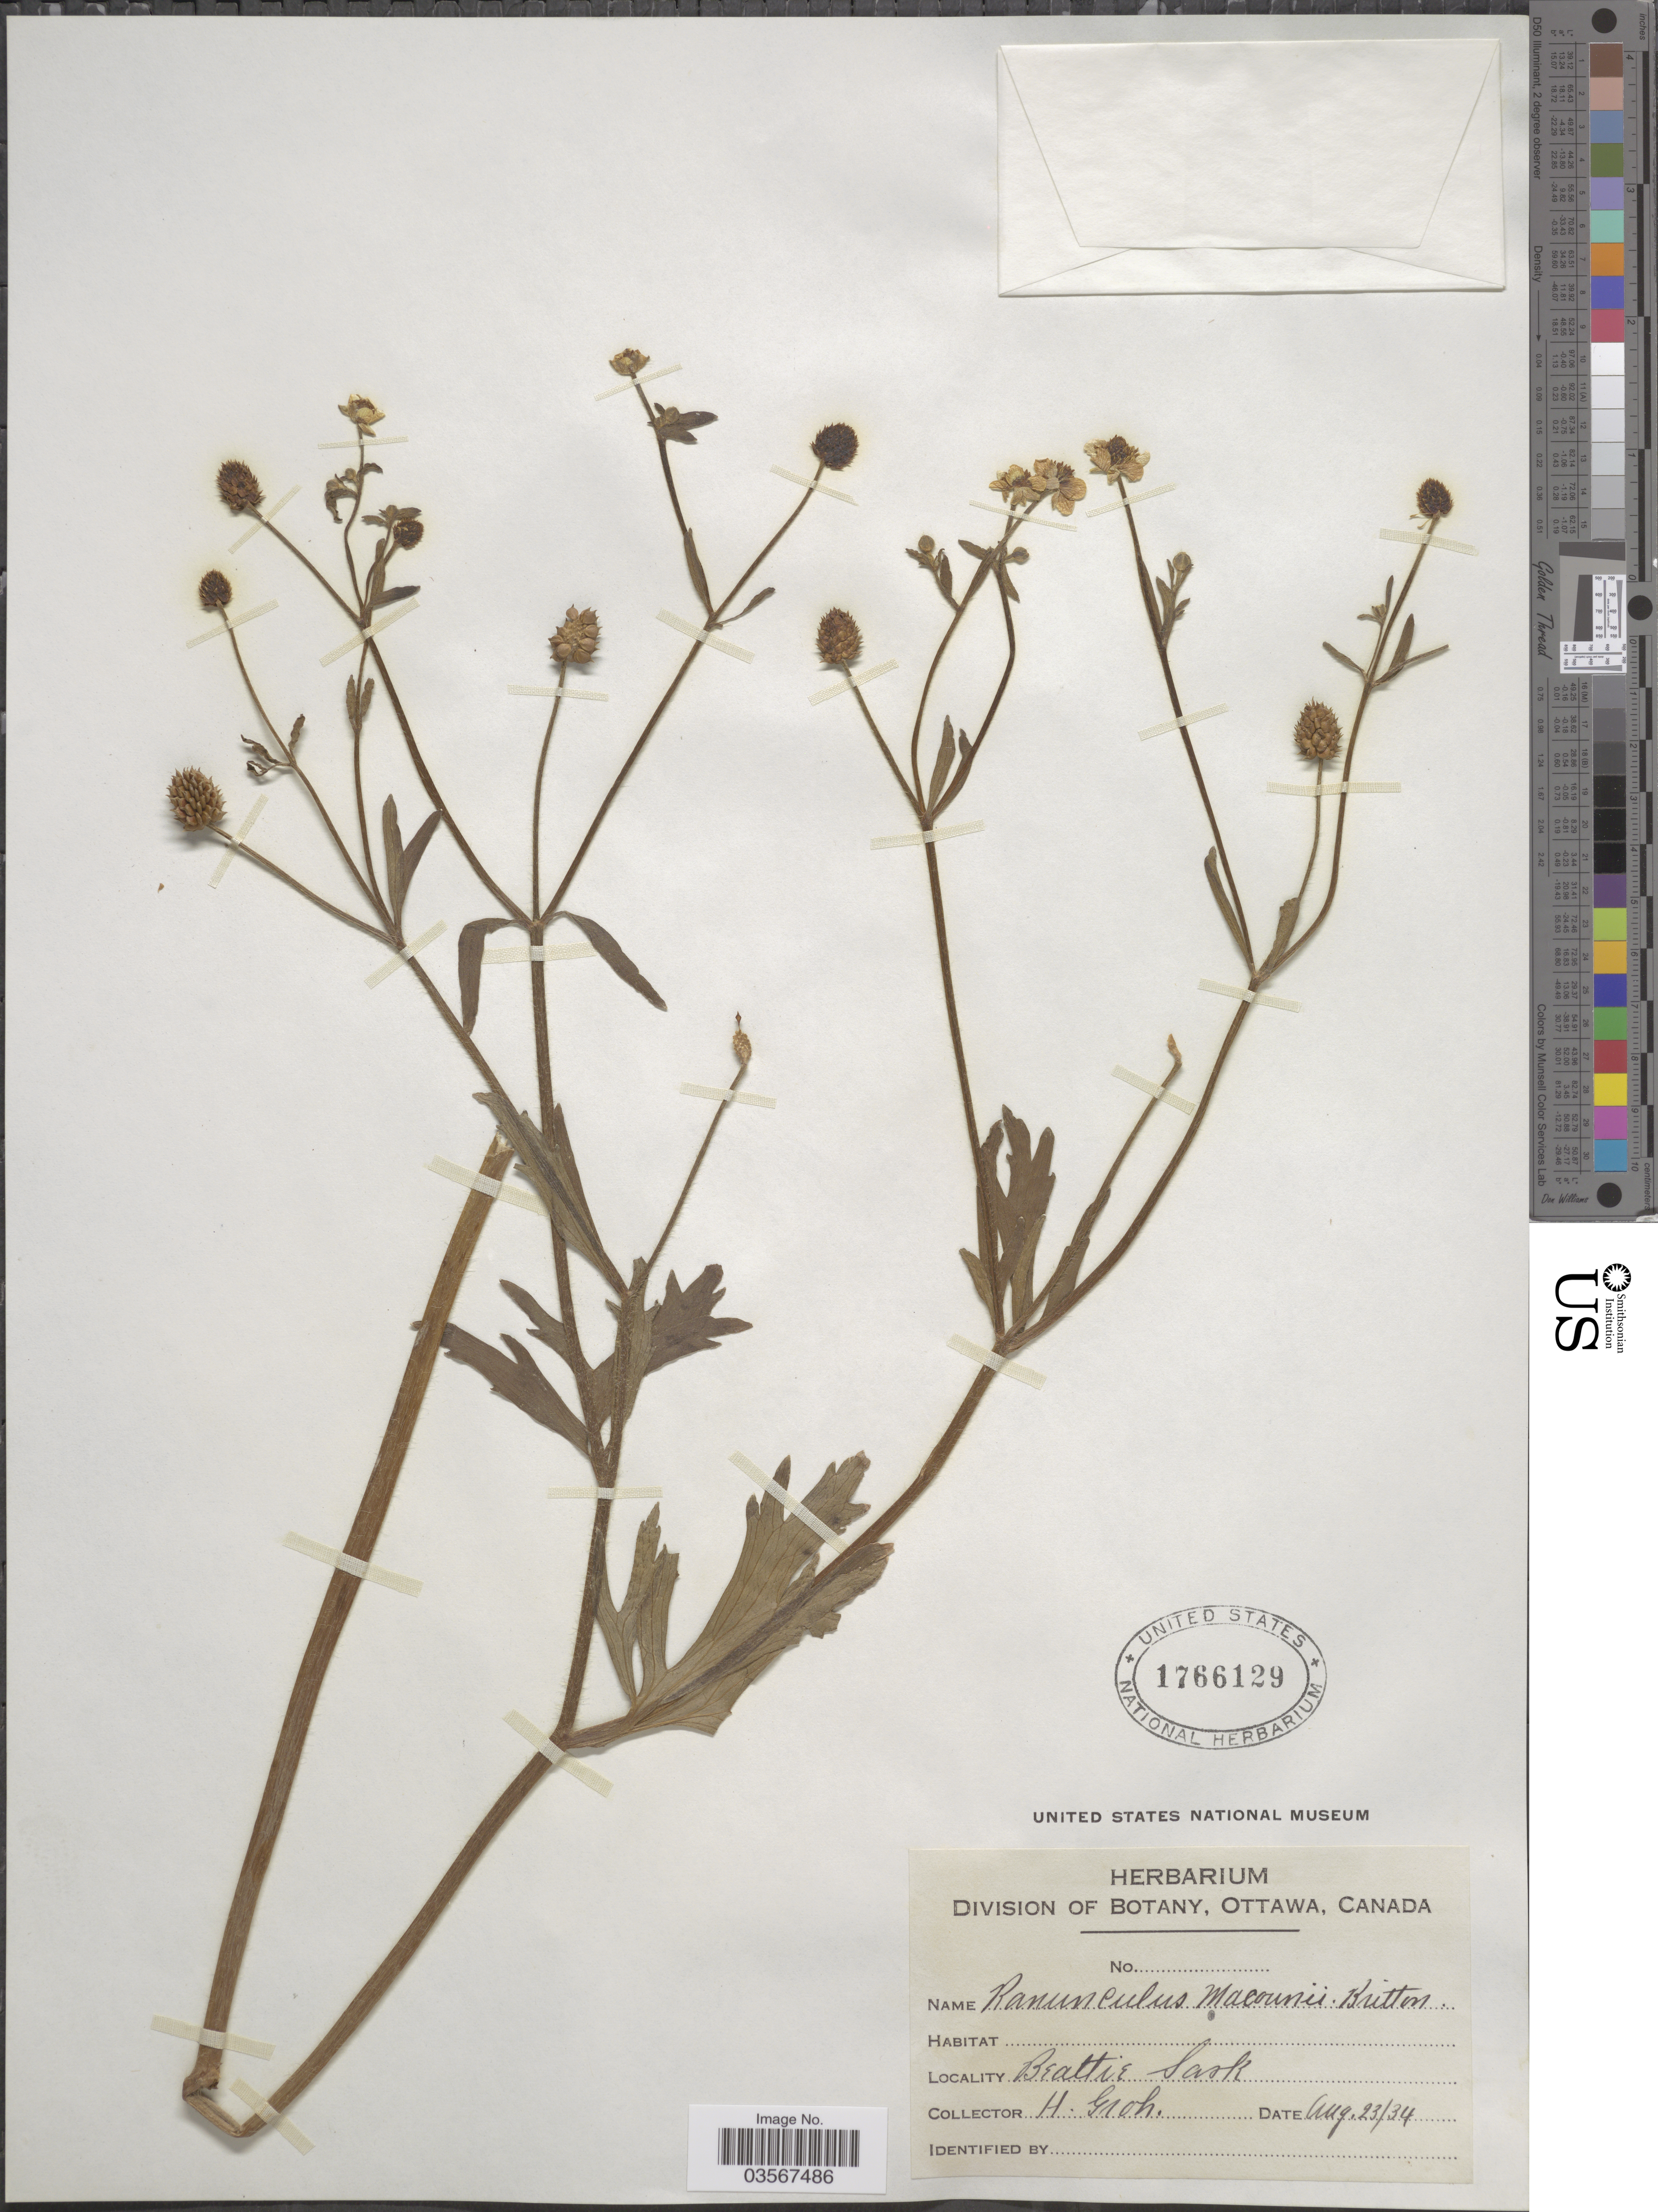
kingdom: Plantae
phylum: Tracheophyta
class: Magnoliopsida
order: Ranunculales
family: Ranunculaceae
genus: Ranunculus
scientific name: Ranunculus macounii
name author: Britton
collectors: H. Groh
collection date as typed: Transcribed d/m/y: 23/8/34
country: Canada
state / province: Saskatchewan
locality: Beattie Sask.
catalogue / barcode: US 1766129